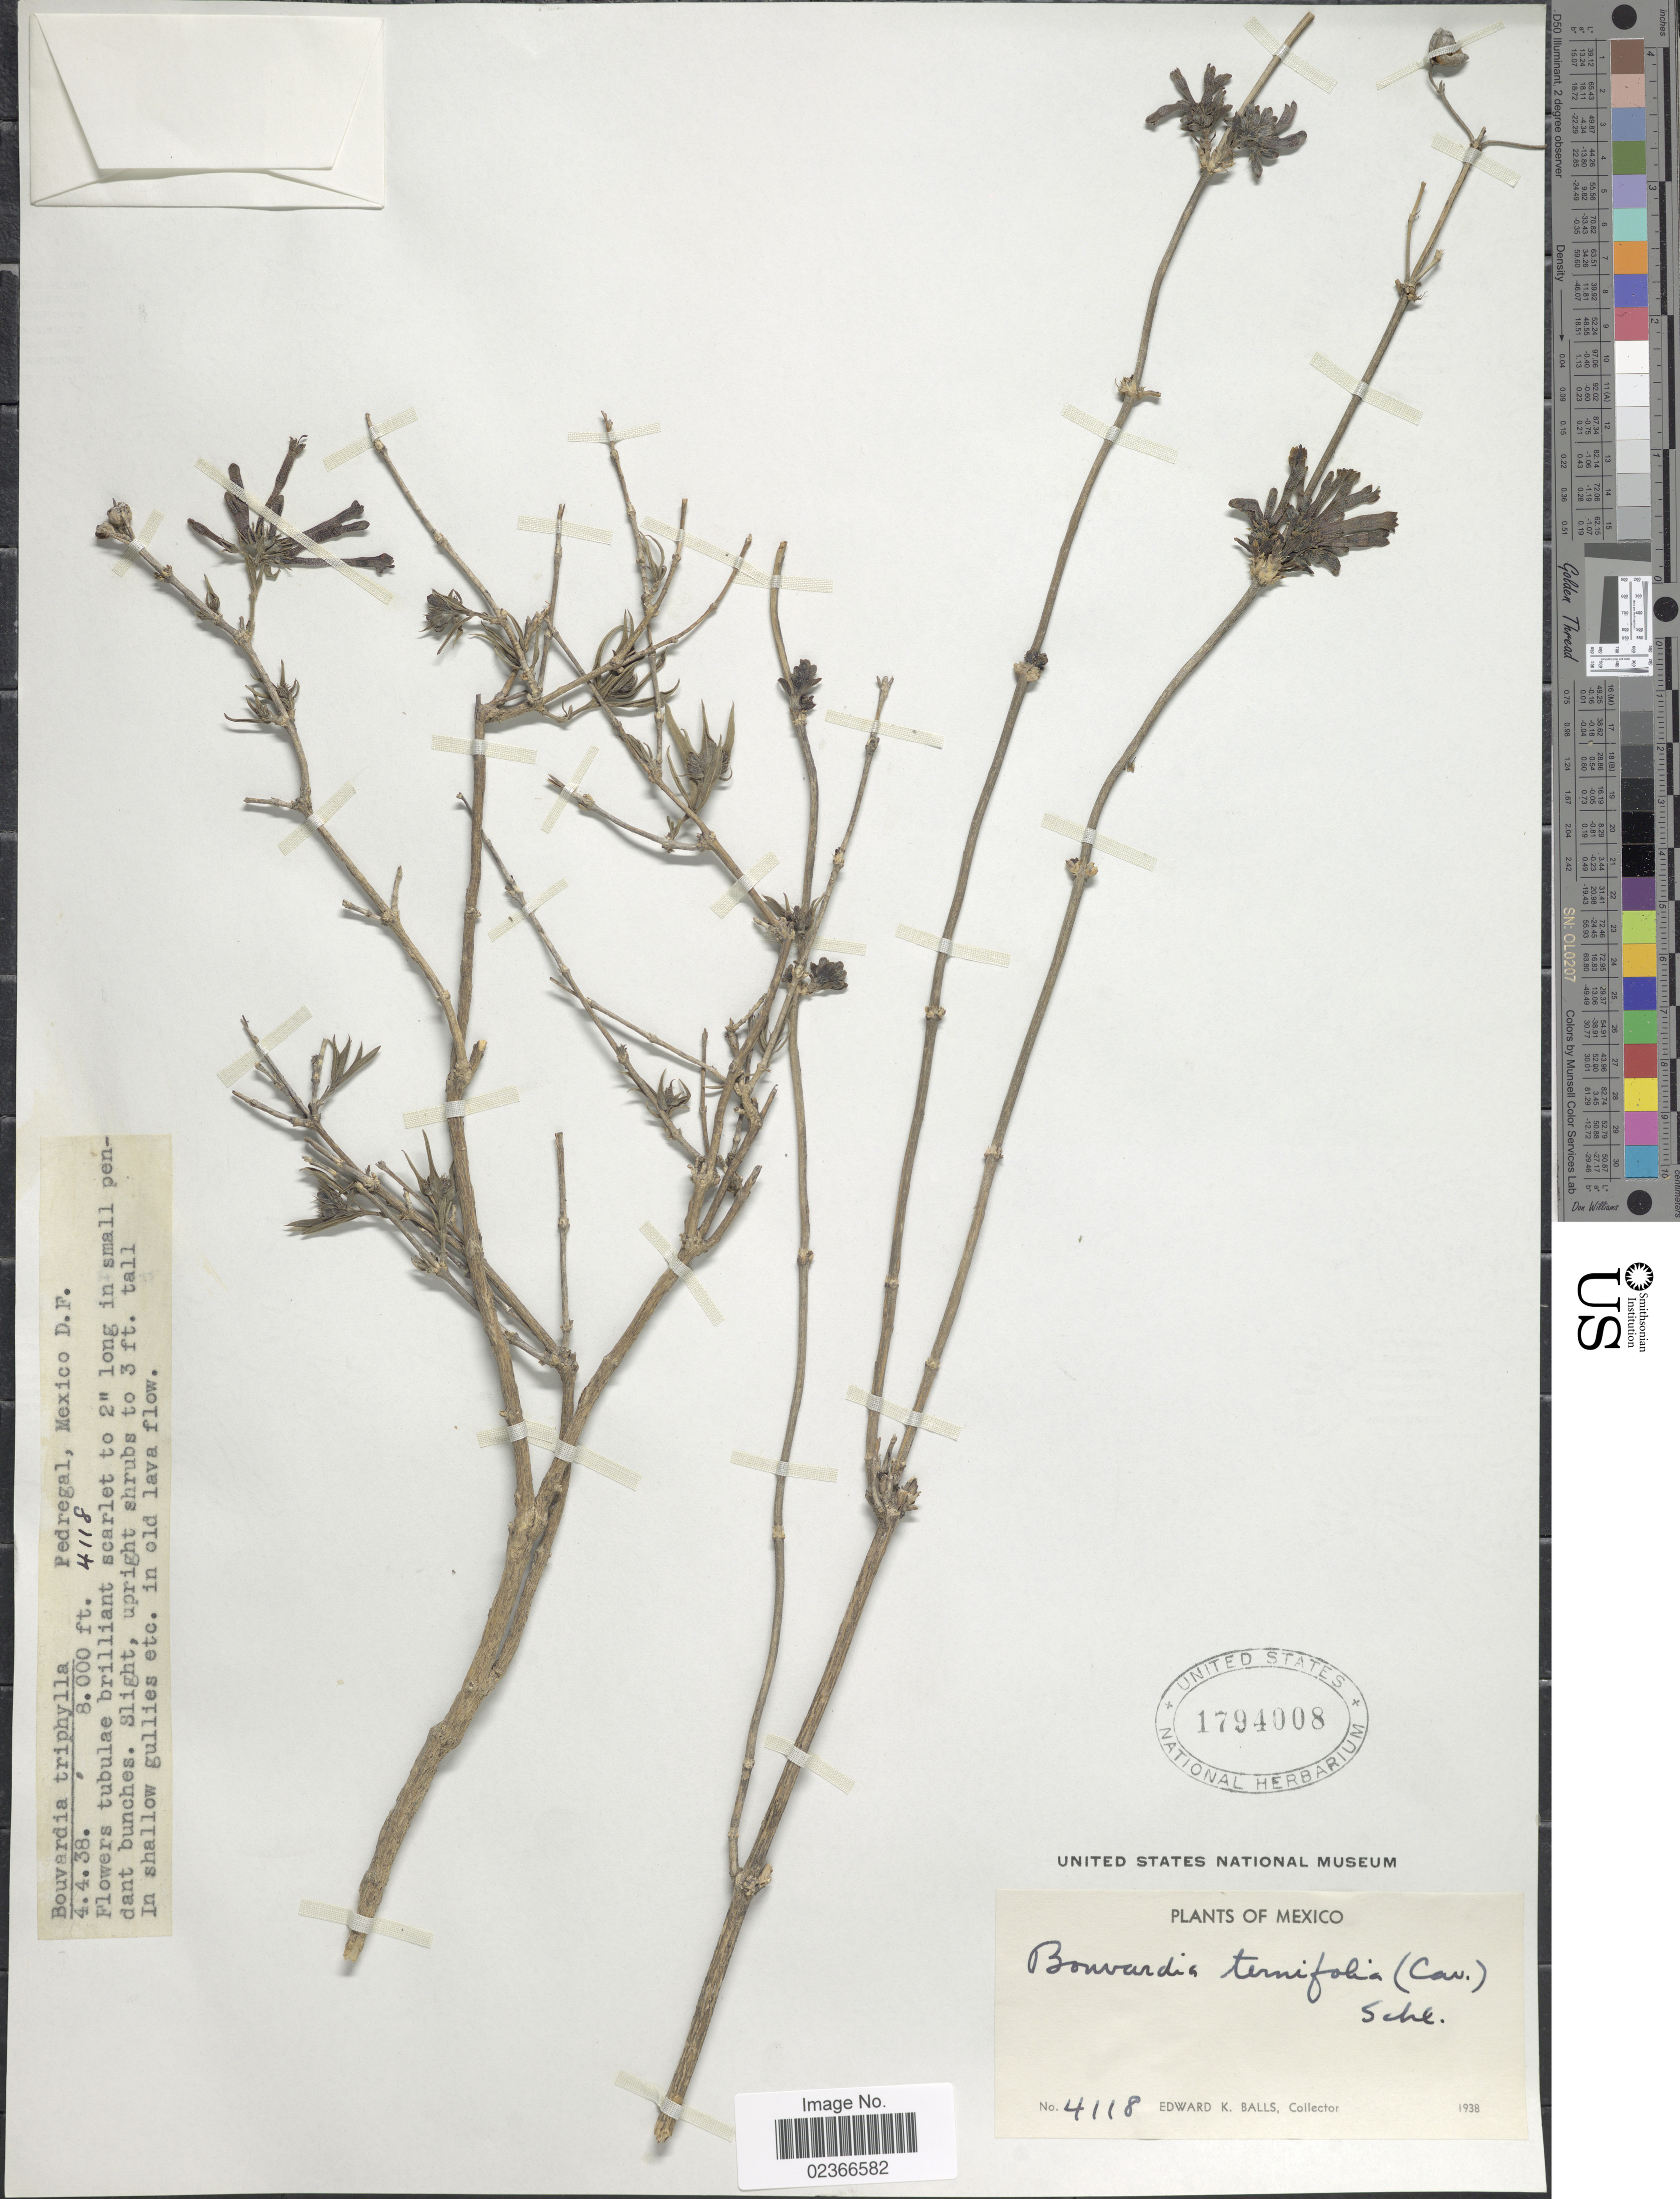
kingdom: Plantae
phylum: Tracheophyta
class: Magnoliopsida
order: Gentianales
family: Rubiaceae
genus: Bouvardia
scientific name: Bouvardia ternifolia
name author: (Cav.) Schltdl.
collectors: E. K. Balls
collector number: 4118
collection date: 1938-04-04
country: Mexico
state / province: Distrito Federal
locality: Pedregal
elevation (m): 2438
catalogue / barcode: US 1794008